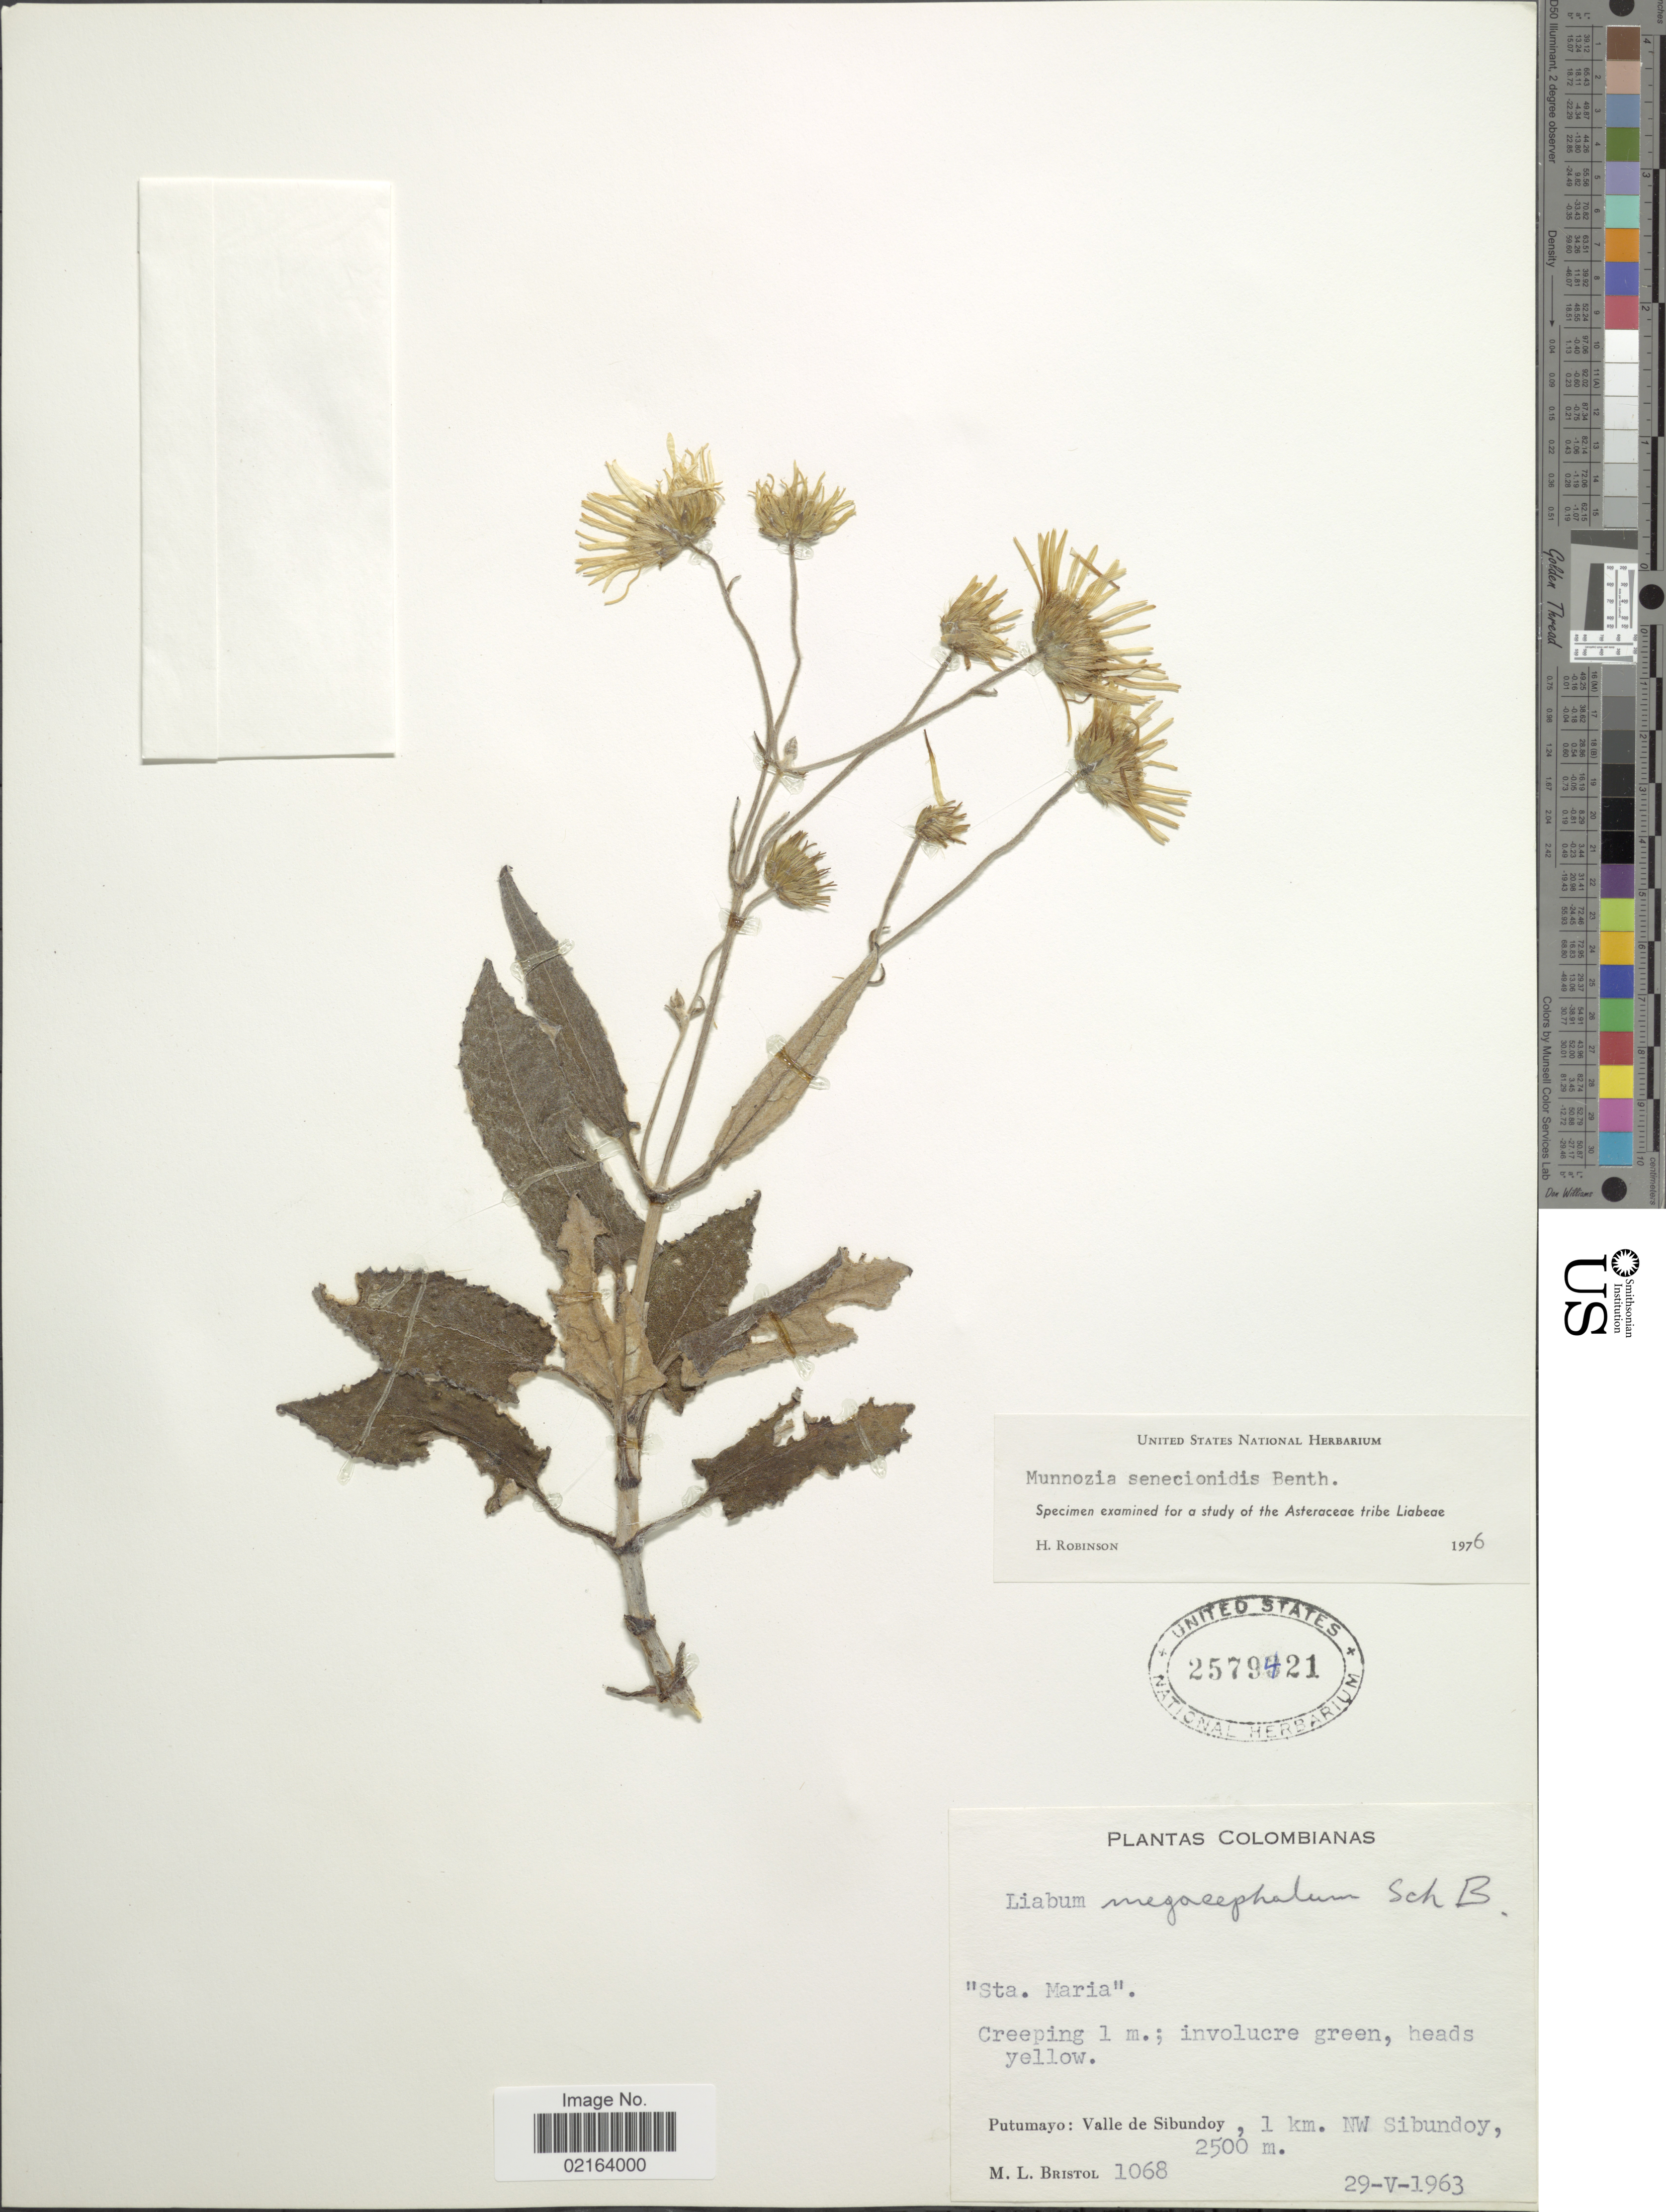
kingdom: Plantae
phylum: Tracheophyta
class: Magnoliopsida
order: Asterales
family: Asteraceae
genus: Munnozia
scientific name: Munnozia senecionidis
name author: Benth.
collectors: M. L. Bristol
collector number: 1068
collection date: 1963-05-29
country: Colombia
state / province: Putumayo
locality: Putumayo: Valle de Sibundoy, 1 km. NW Sibundoy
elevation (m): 2500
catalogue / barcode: US 2579421